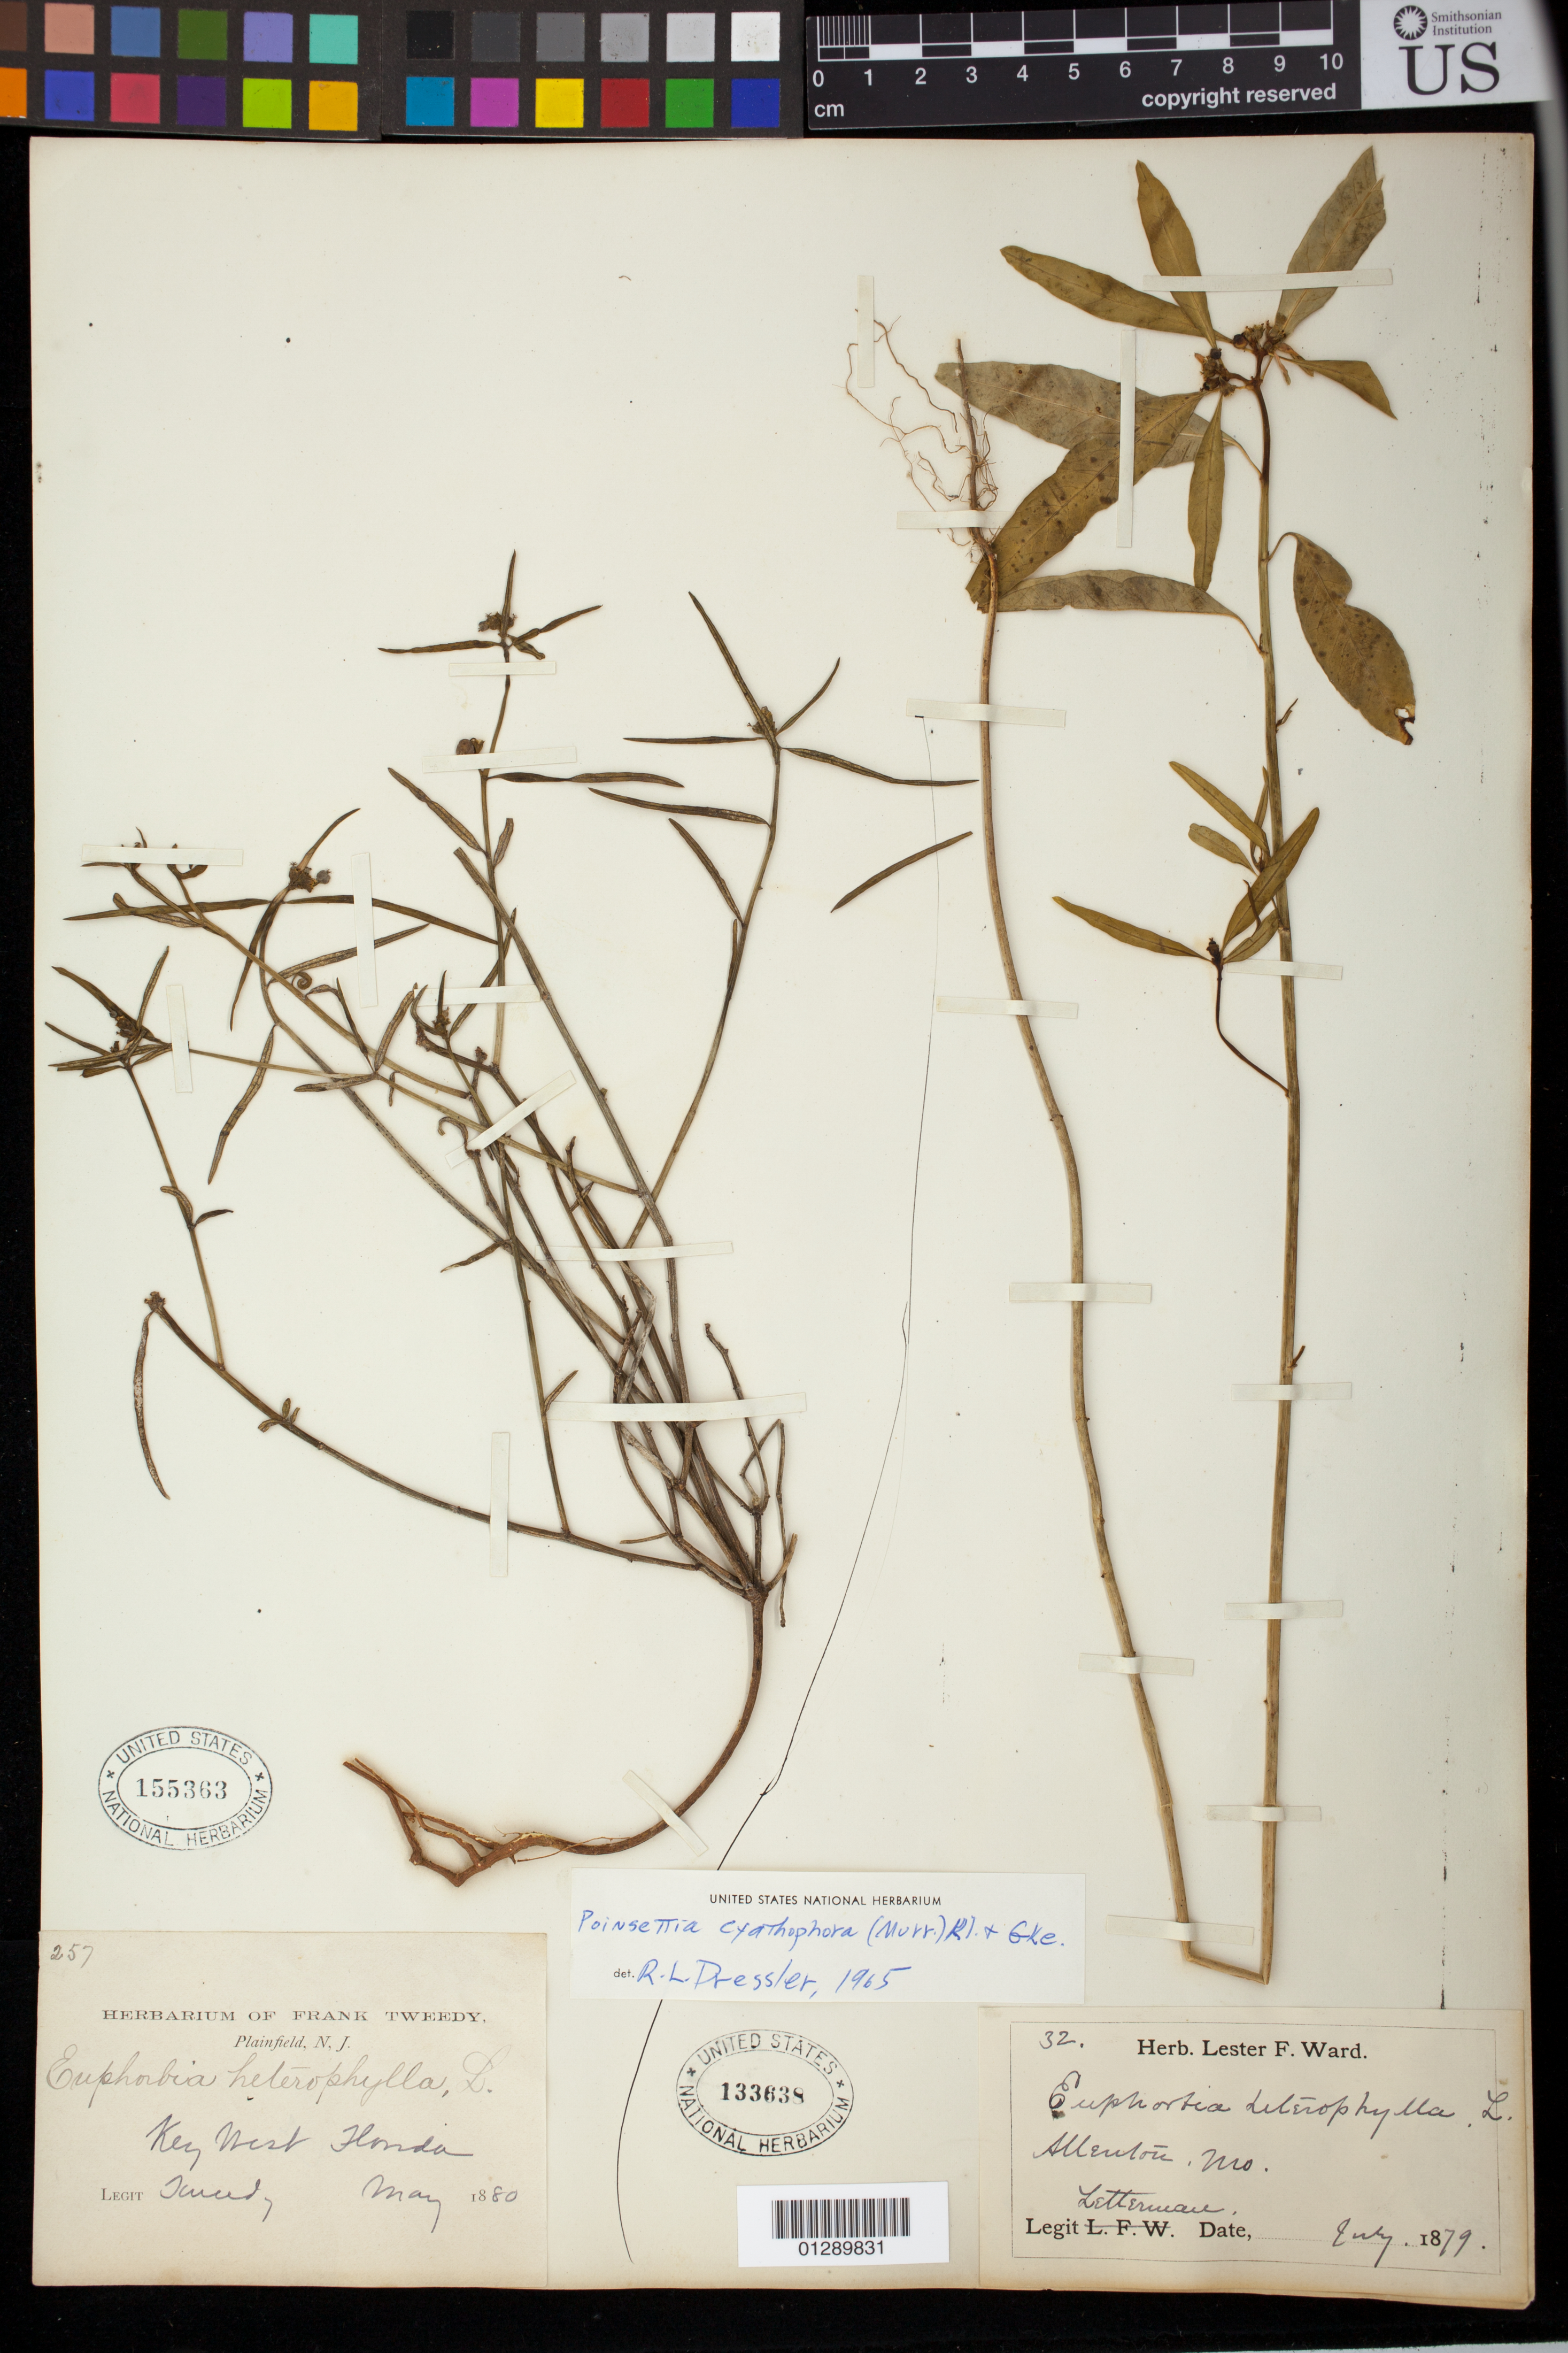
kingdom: Plantae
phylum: Tracheophyta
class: Magnoliopsida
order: Malpighiales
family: Euphorbiaceae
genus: Euphorbia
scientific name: Euphorbia cyathophora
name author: Murray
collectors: F. Tweedy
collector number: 257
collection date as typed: May 1880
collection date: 1880-05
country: United States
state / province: Florida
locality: Key West.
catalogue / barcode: US 155363